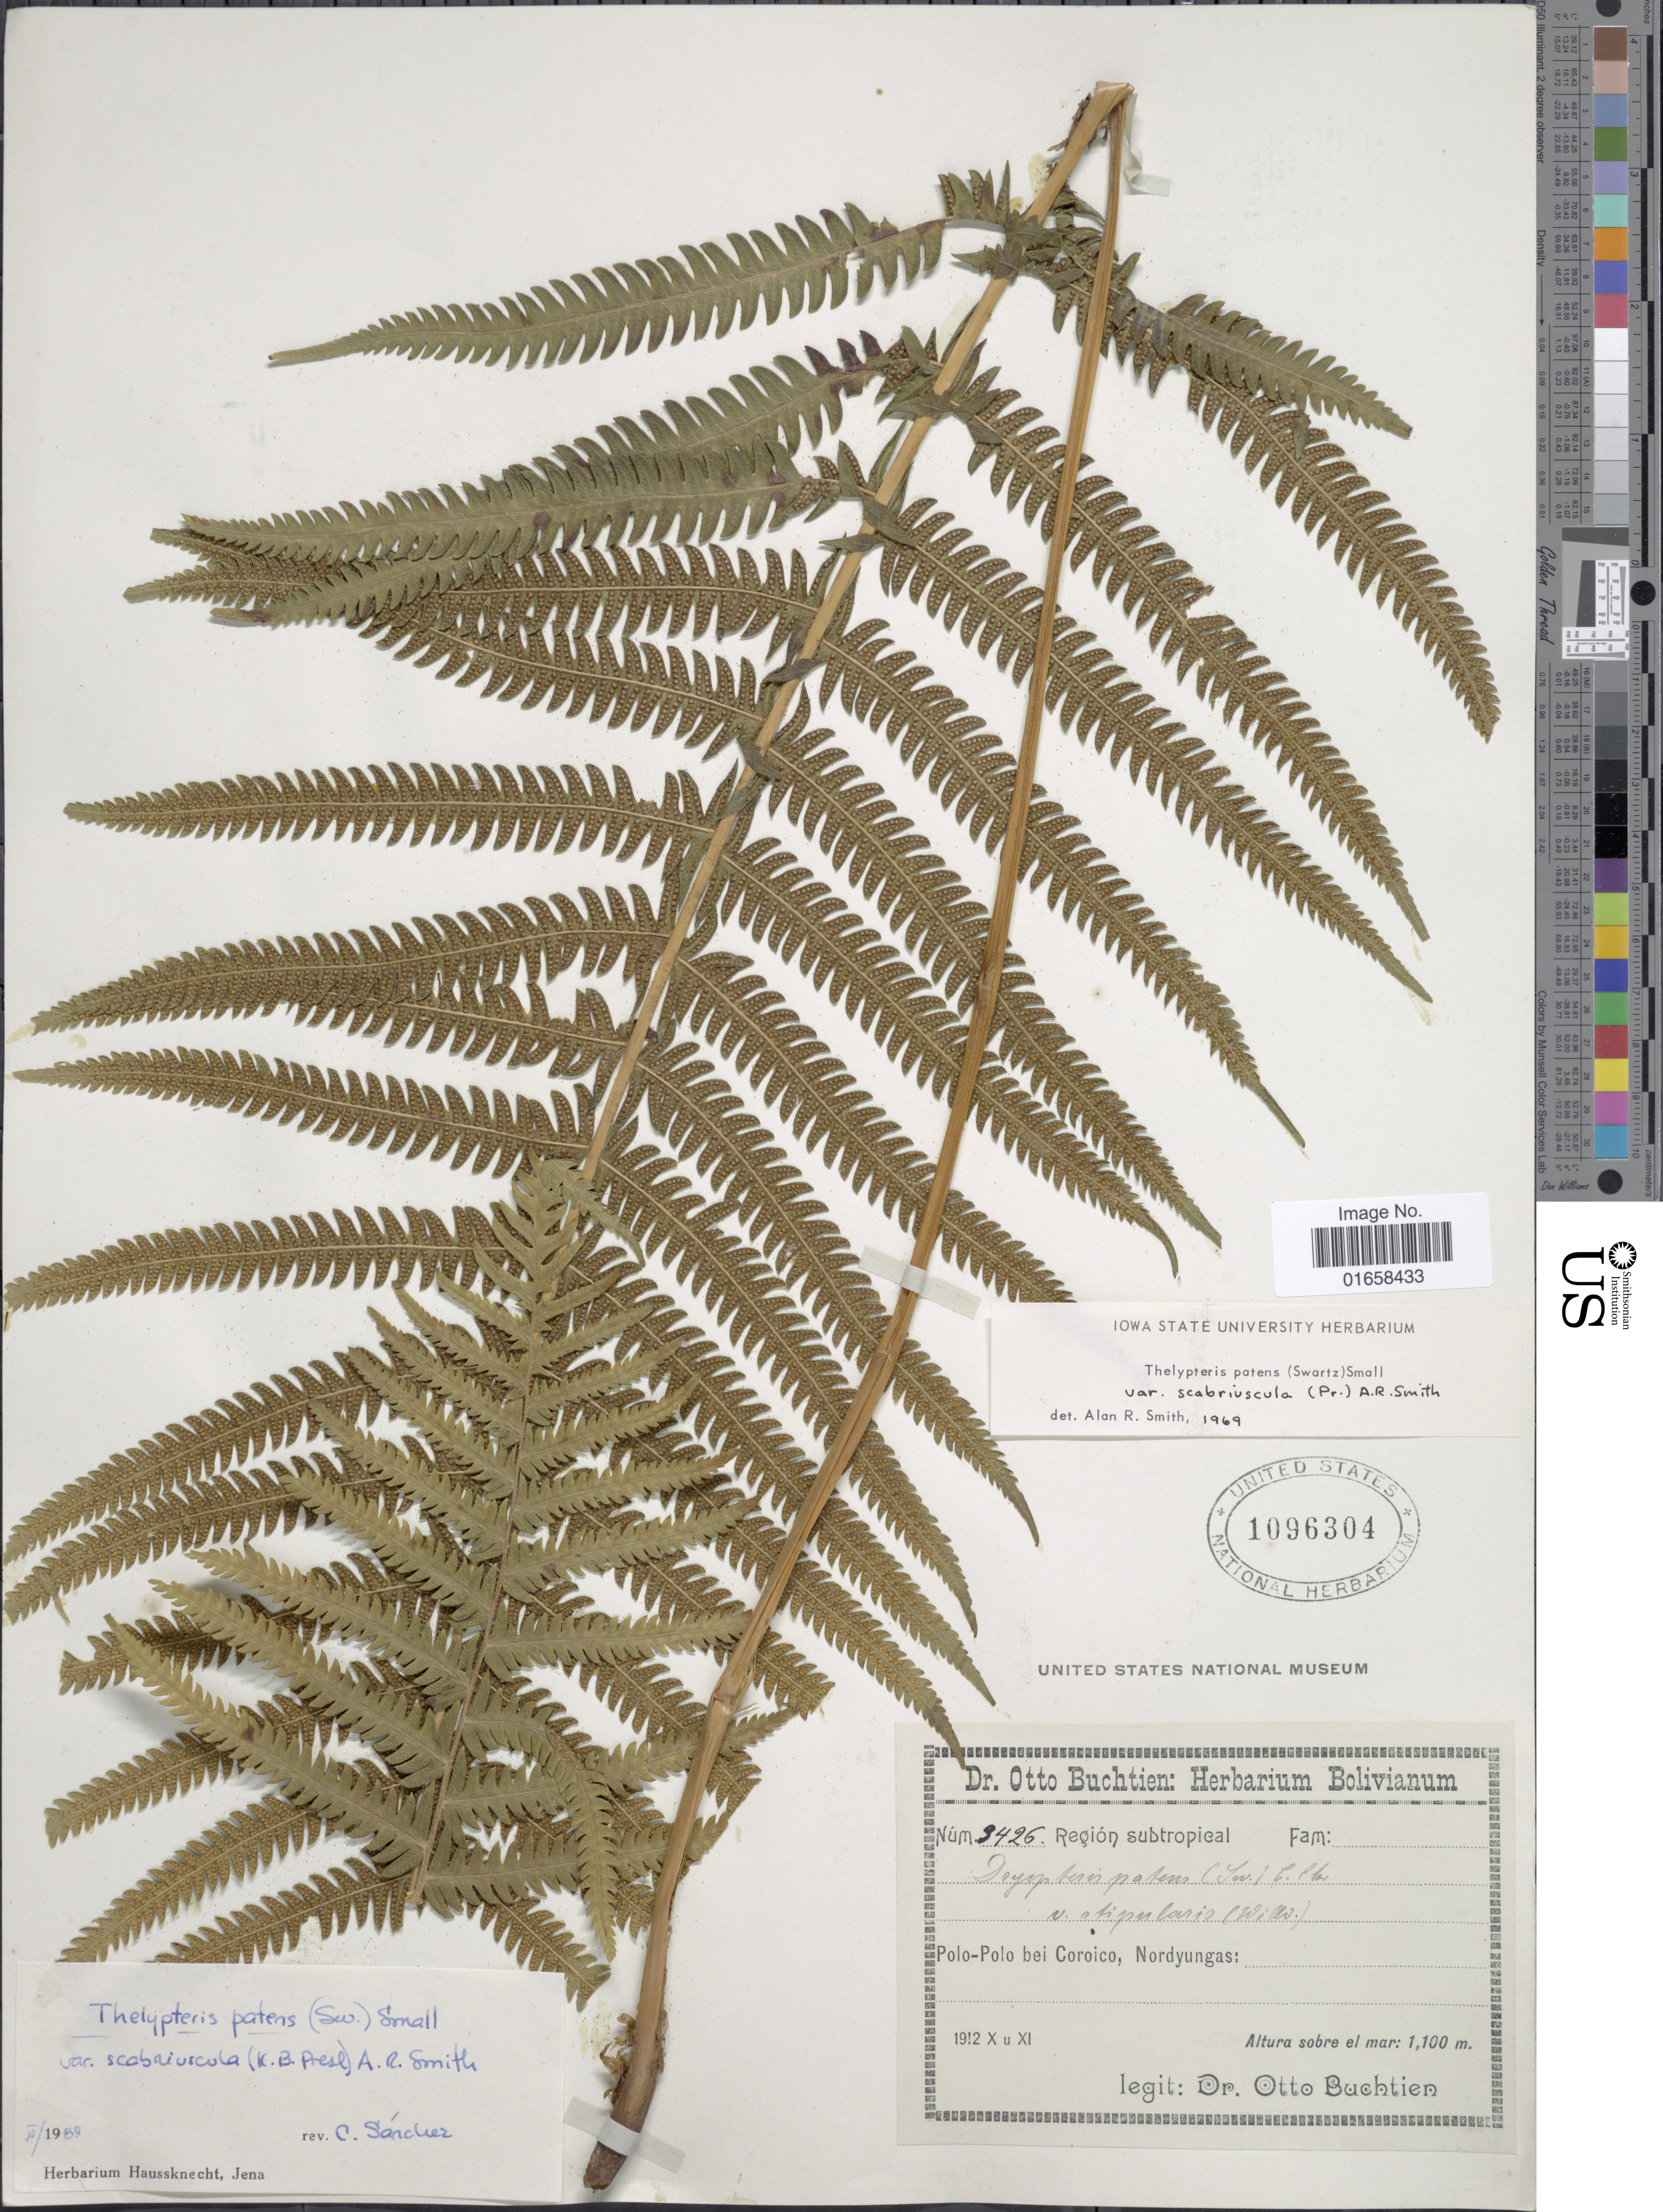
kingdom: Plantae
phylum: Tracheophyta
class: Polypodiopsida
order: Polypodiales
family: Thelypteridaceae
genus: Christella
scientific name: Christella patens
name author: (Sw.) Holttum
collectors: O. Buchtien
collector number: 3426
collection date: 1912-10/1912-11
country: Bolivia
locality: Region subtropical. Polo-Polo bei Coroici, Nordyungas.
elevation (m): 1100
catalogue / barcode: US 1096304